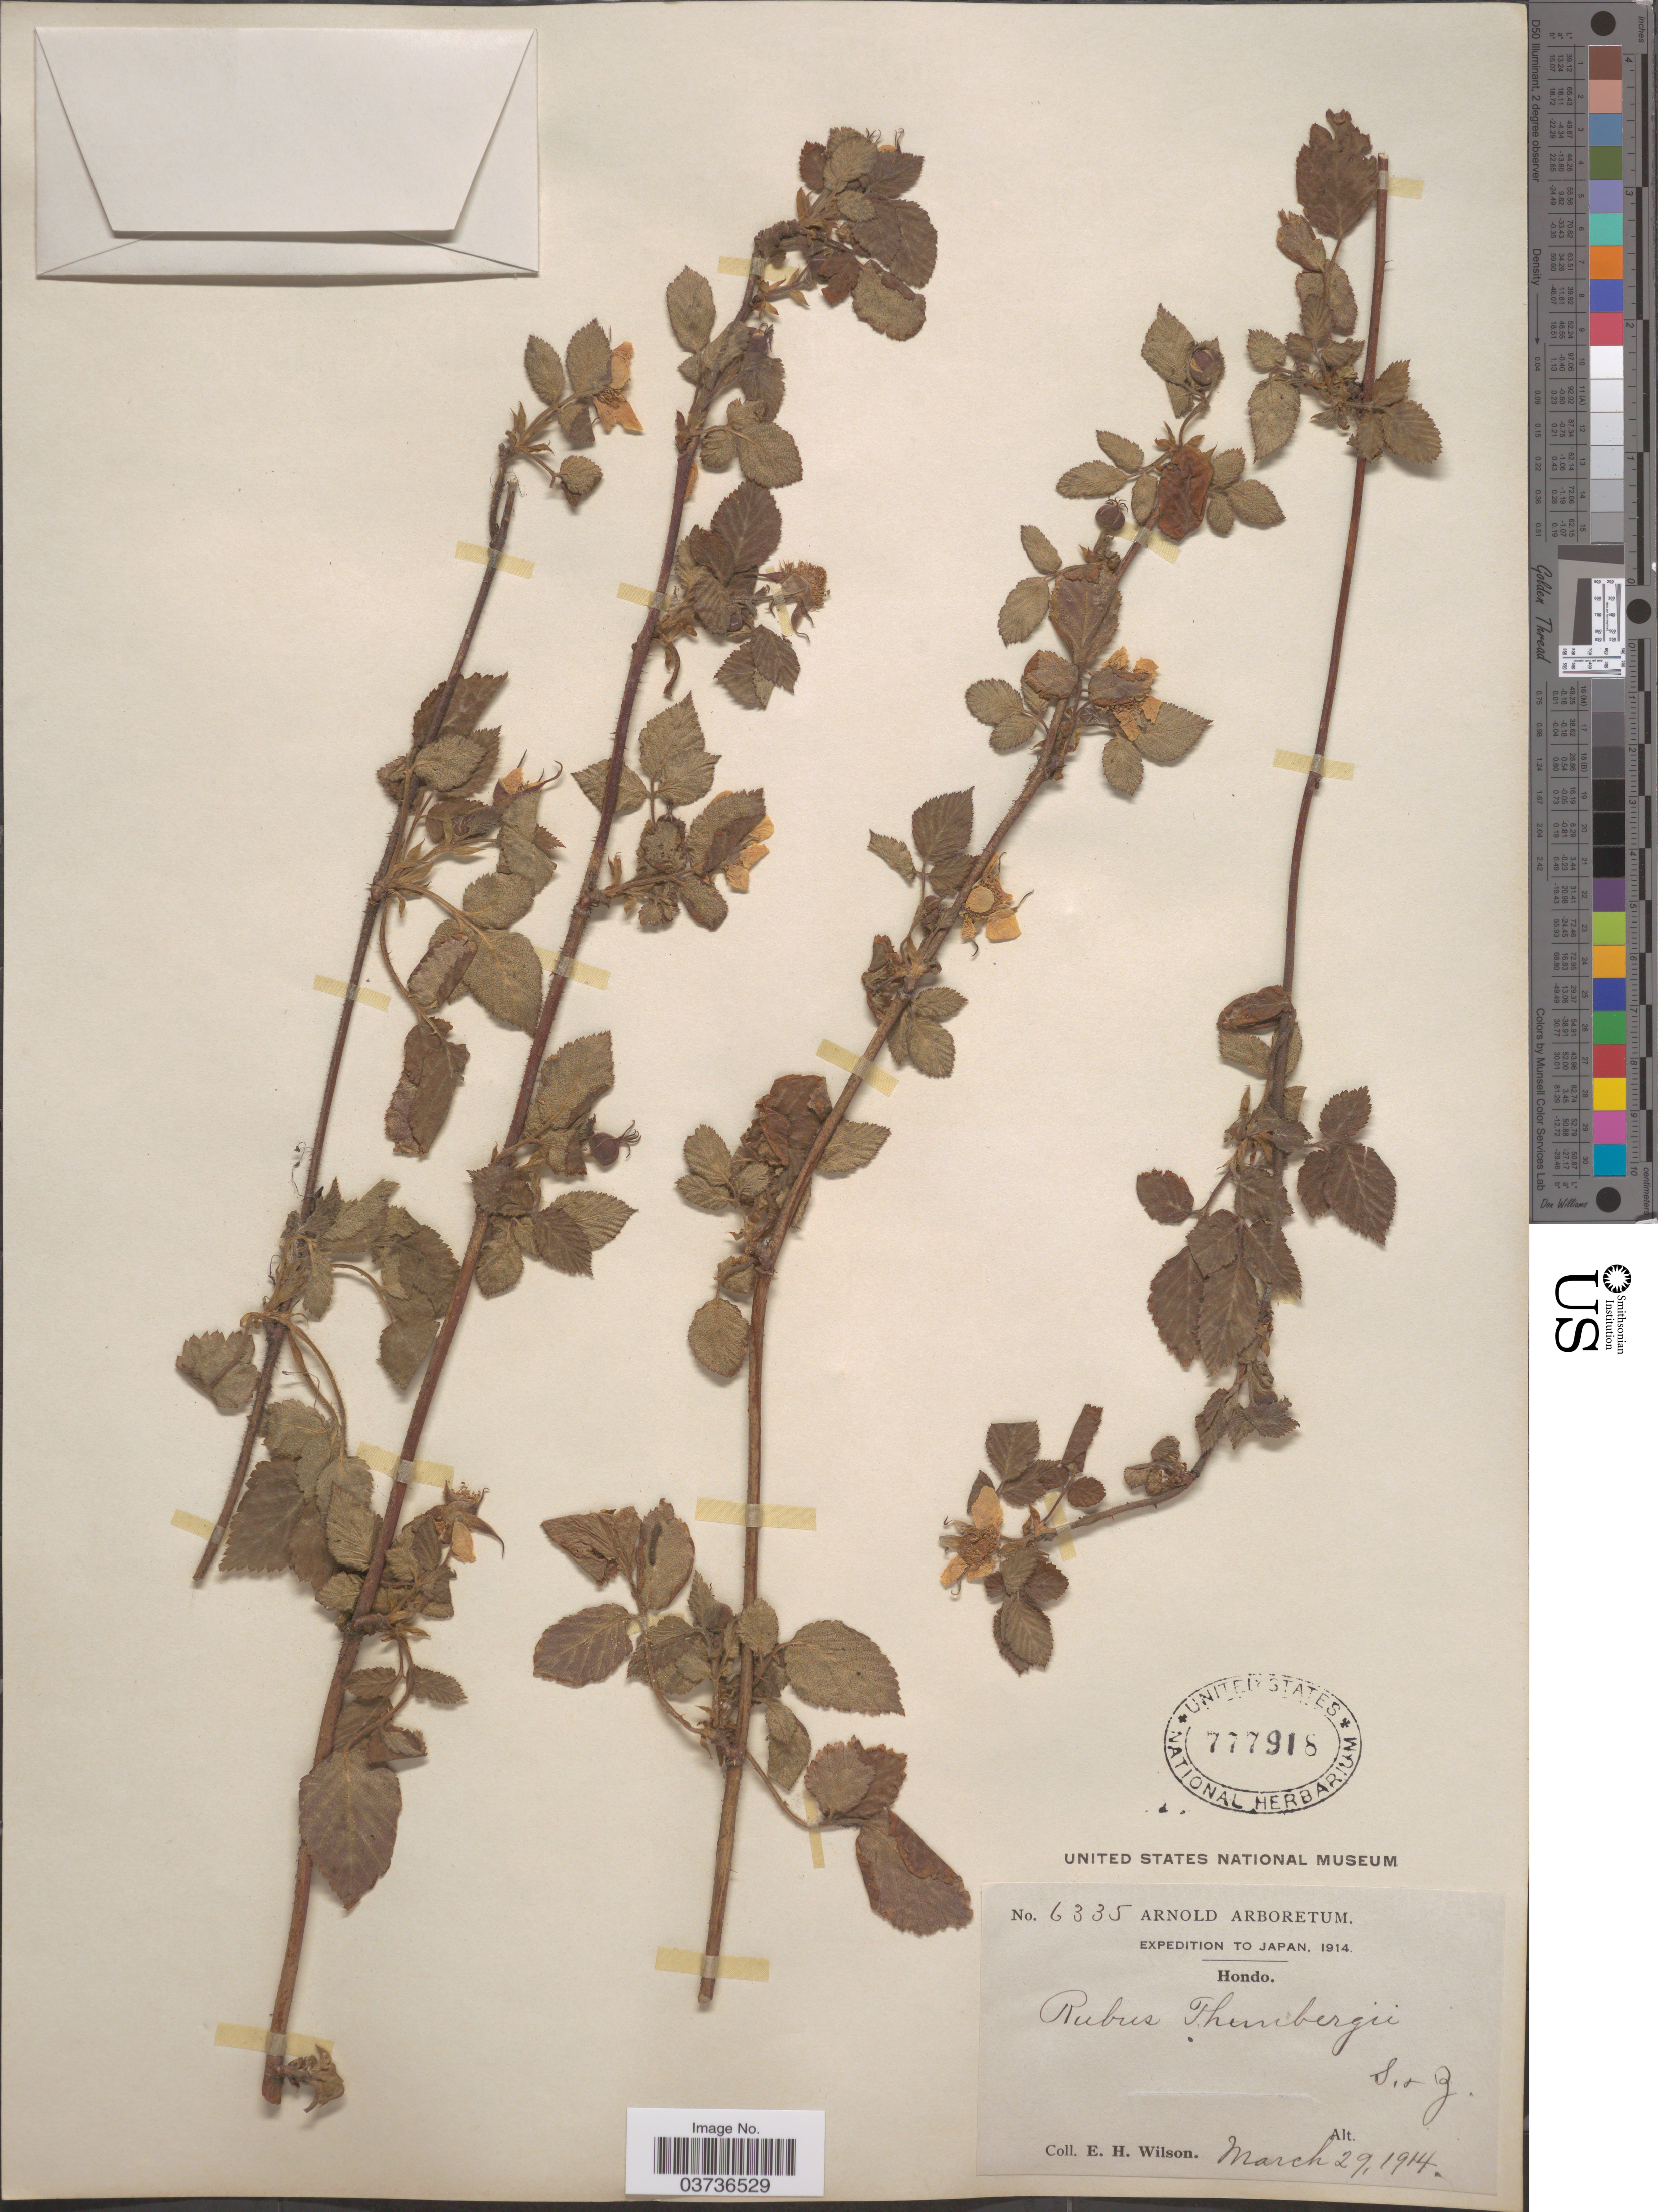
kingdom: Plantae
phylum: Tracheophyta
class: Magnoliopsida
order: Rosales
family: Rosaceae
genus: Rubus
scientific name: Rubus thunbergii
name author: Siebold & Zucc.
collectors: E. Wilson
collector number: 6335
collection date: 1914-03-29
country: Japan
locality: Hondo.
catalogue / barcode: US 777918